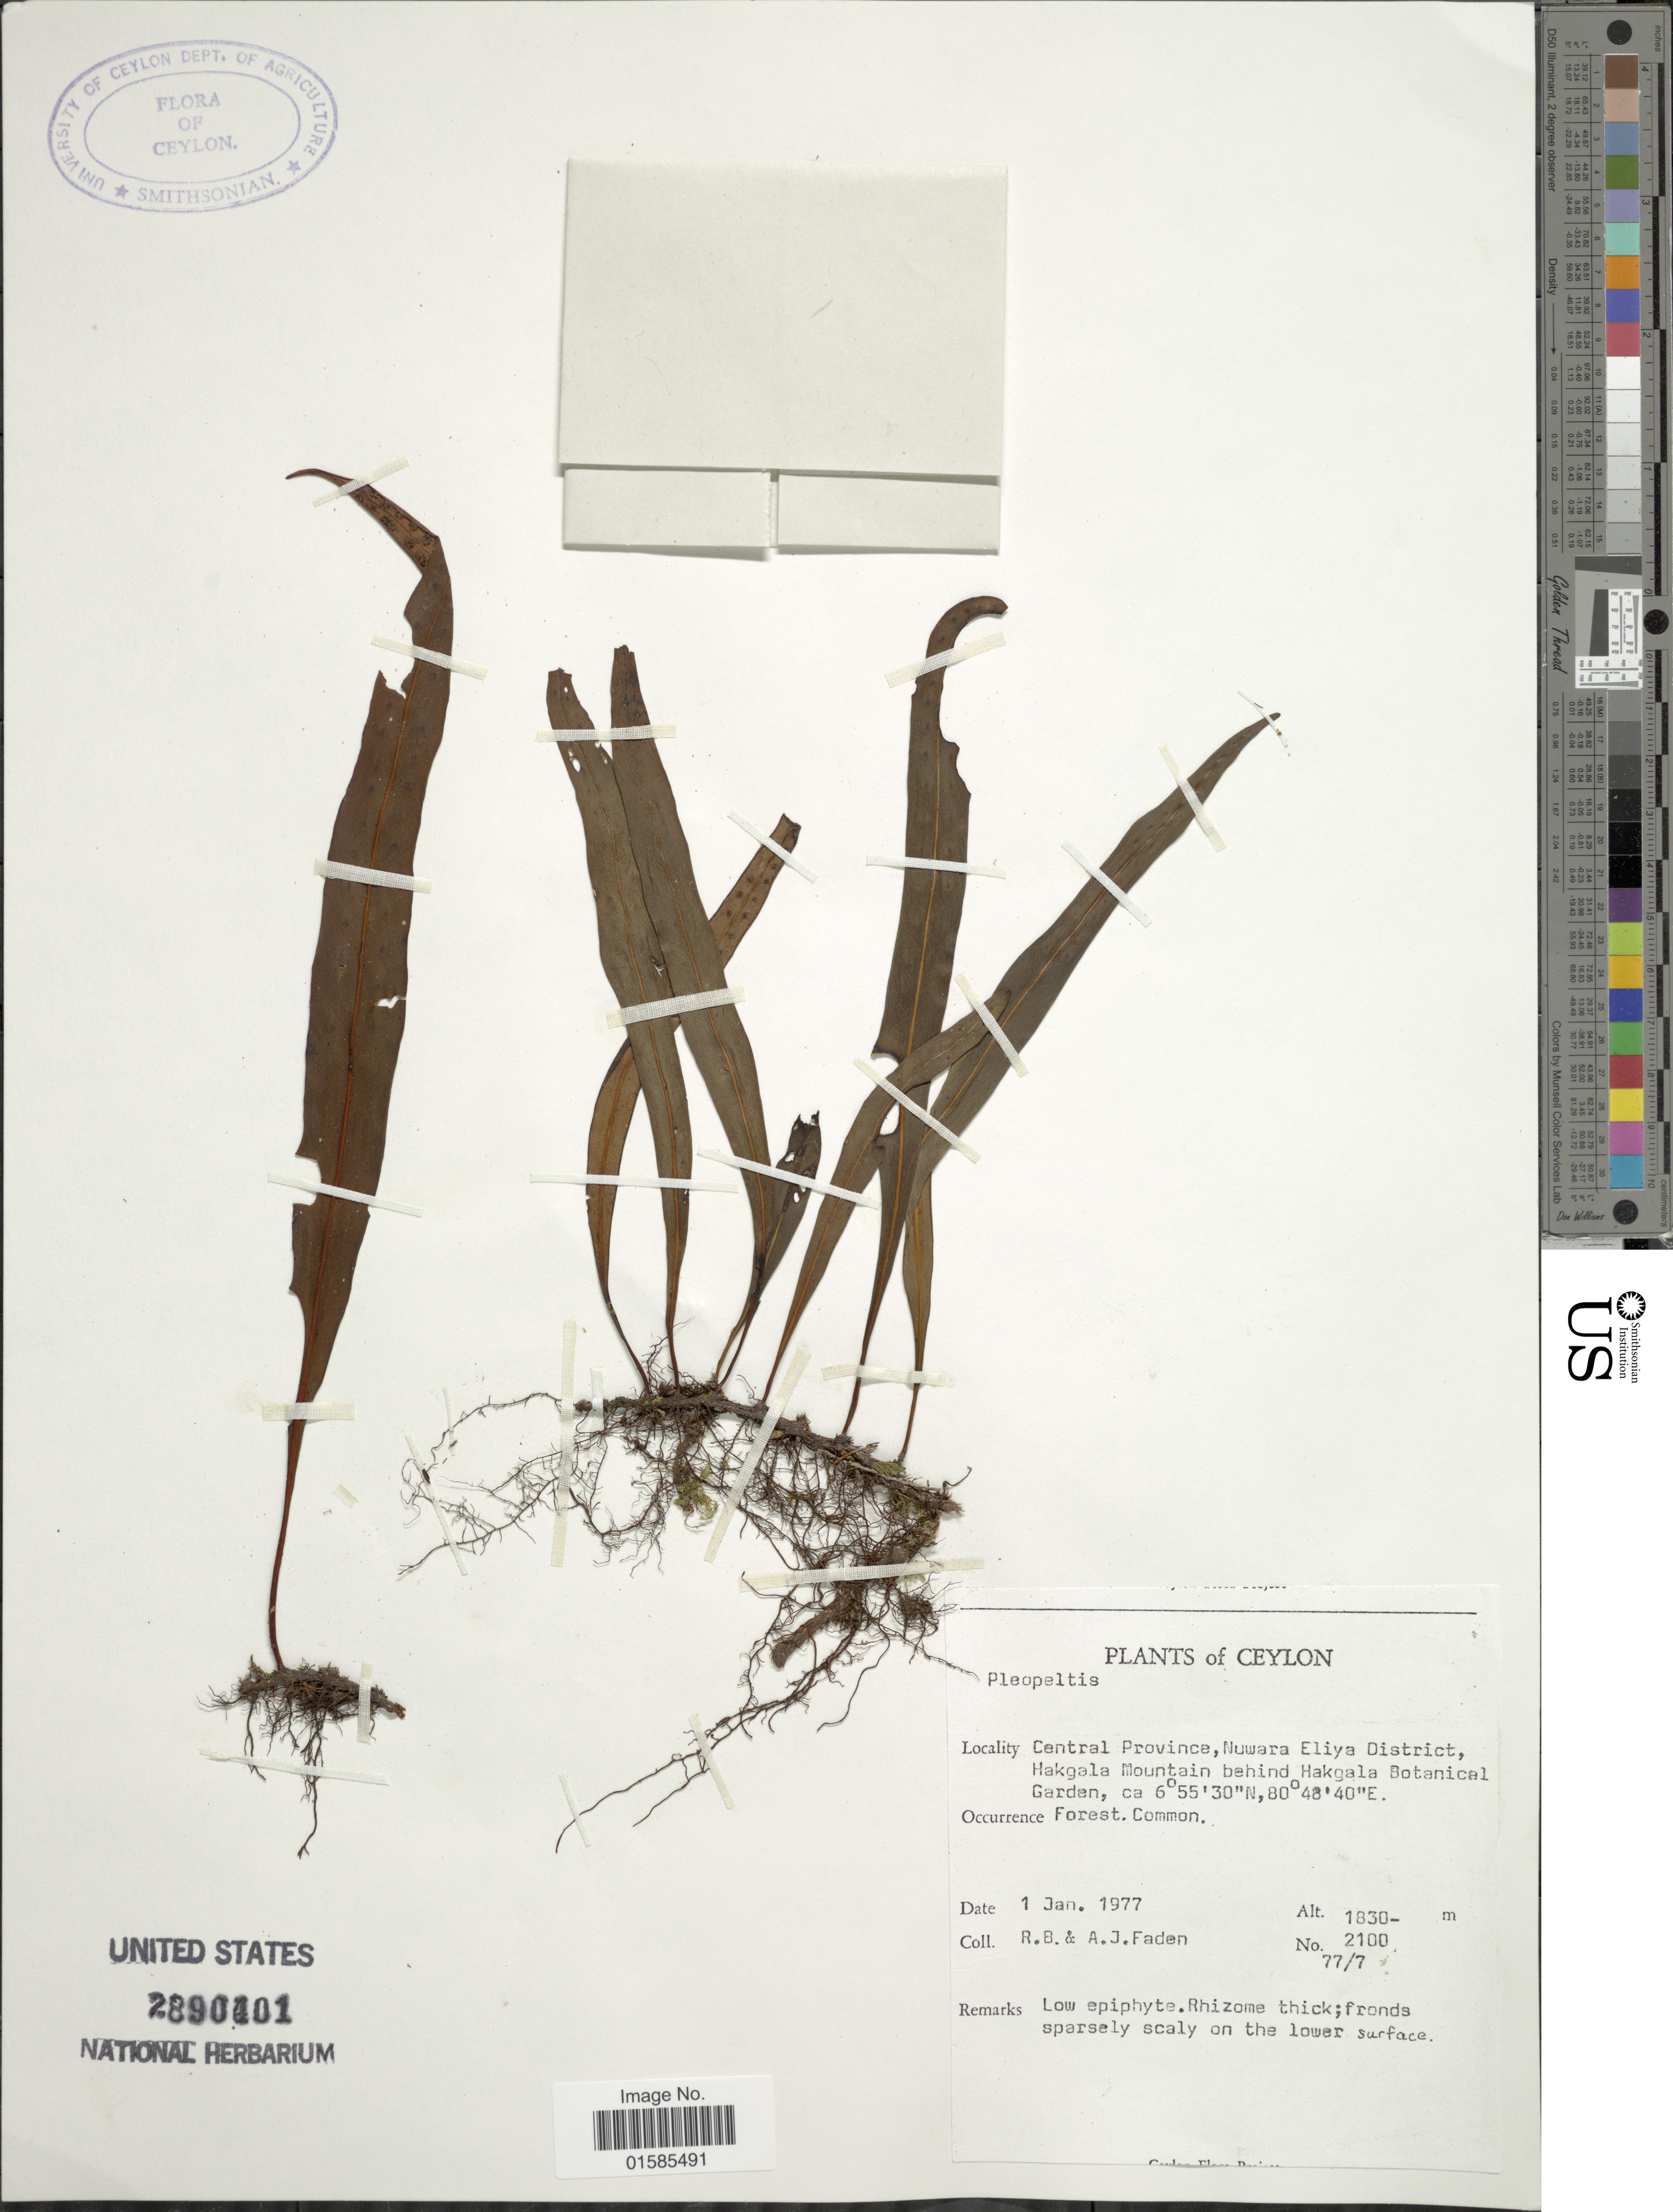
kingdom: Plantae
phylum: Tracheophyta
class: Polypodiopsida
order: Polypodiales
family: Polypodiaceae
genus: Leptochilus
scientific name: Leptochilus sp.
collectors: R. B. Faden & A. J. Faden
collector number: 77/7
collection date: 1977-01-01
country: Sri Lanka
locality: Ceylon, Central Province, Nuwara-Eliya District, Hakgala Mountain behind Hakgala Botanical Garden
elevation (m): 1830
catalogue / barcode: US 2890401